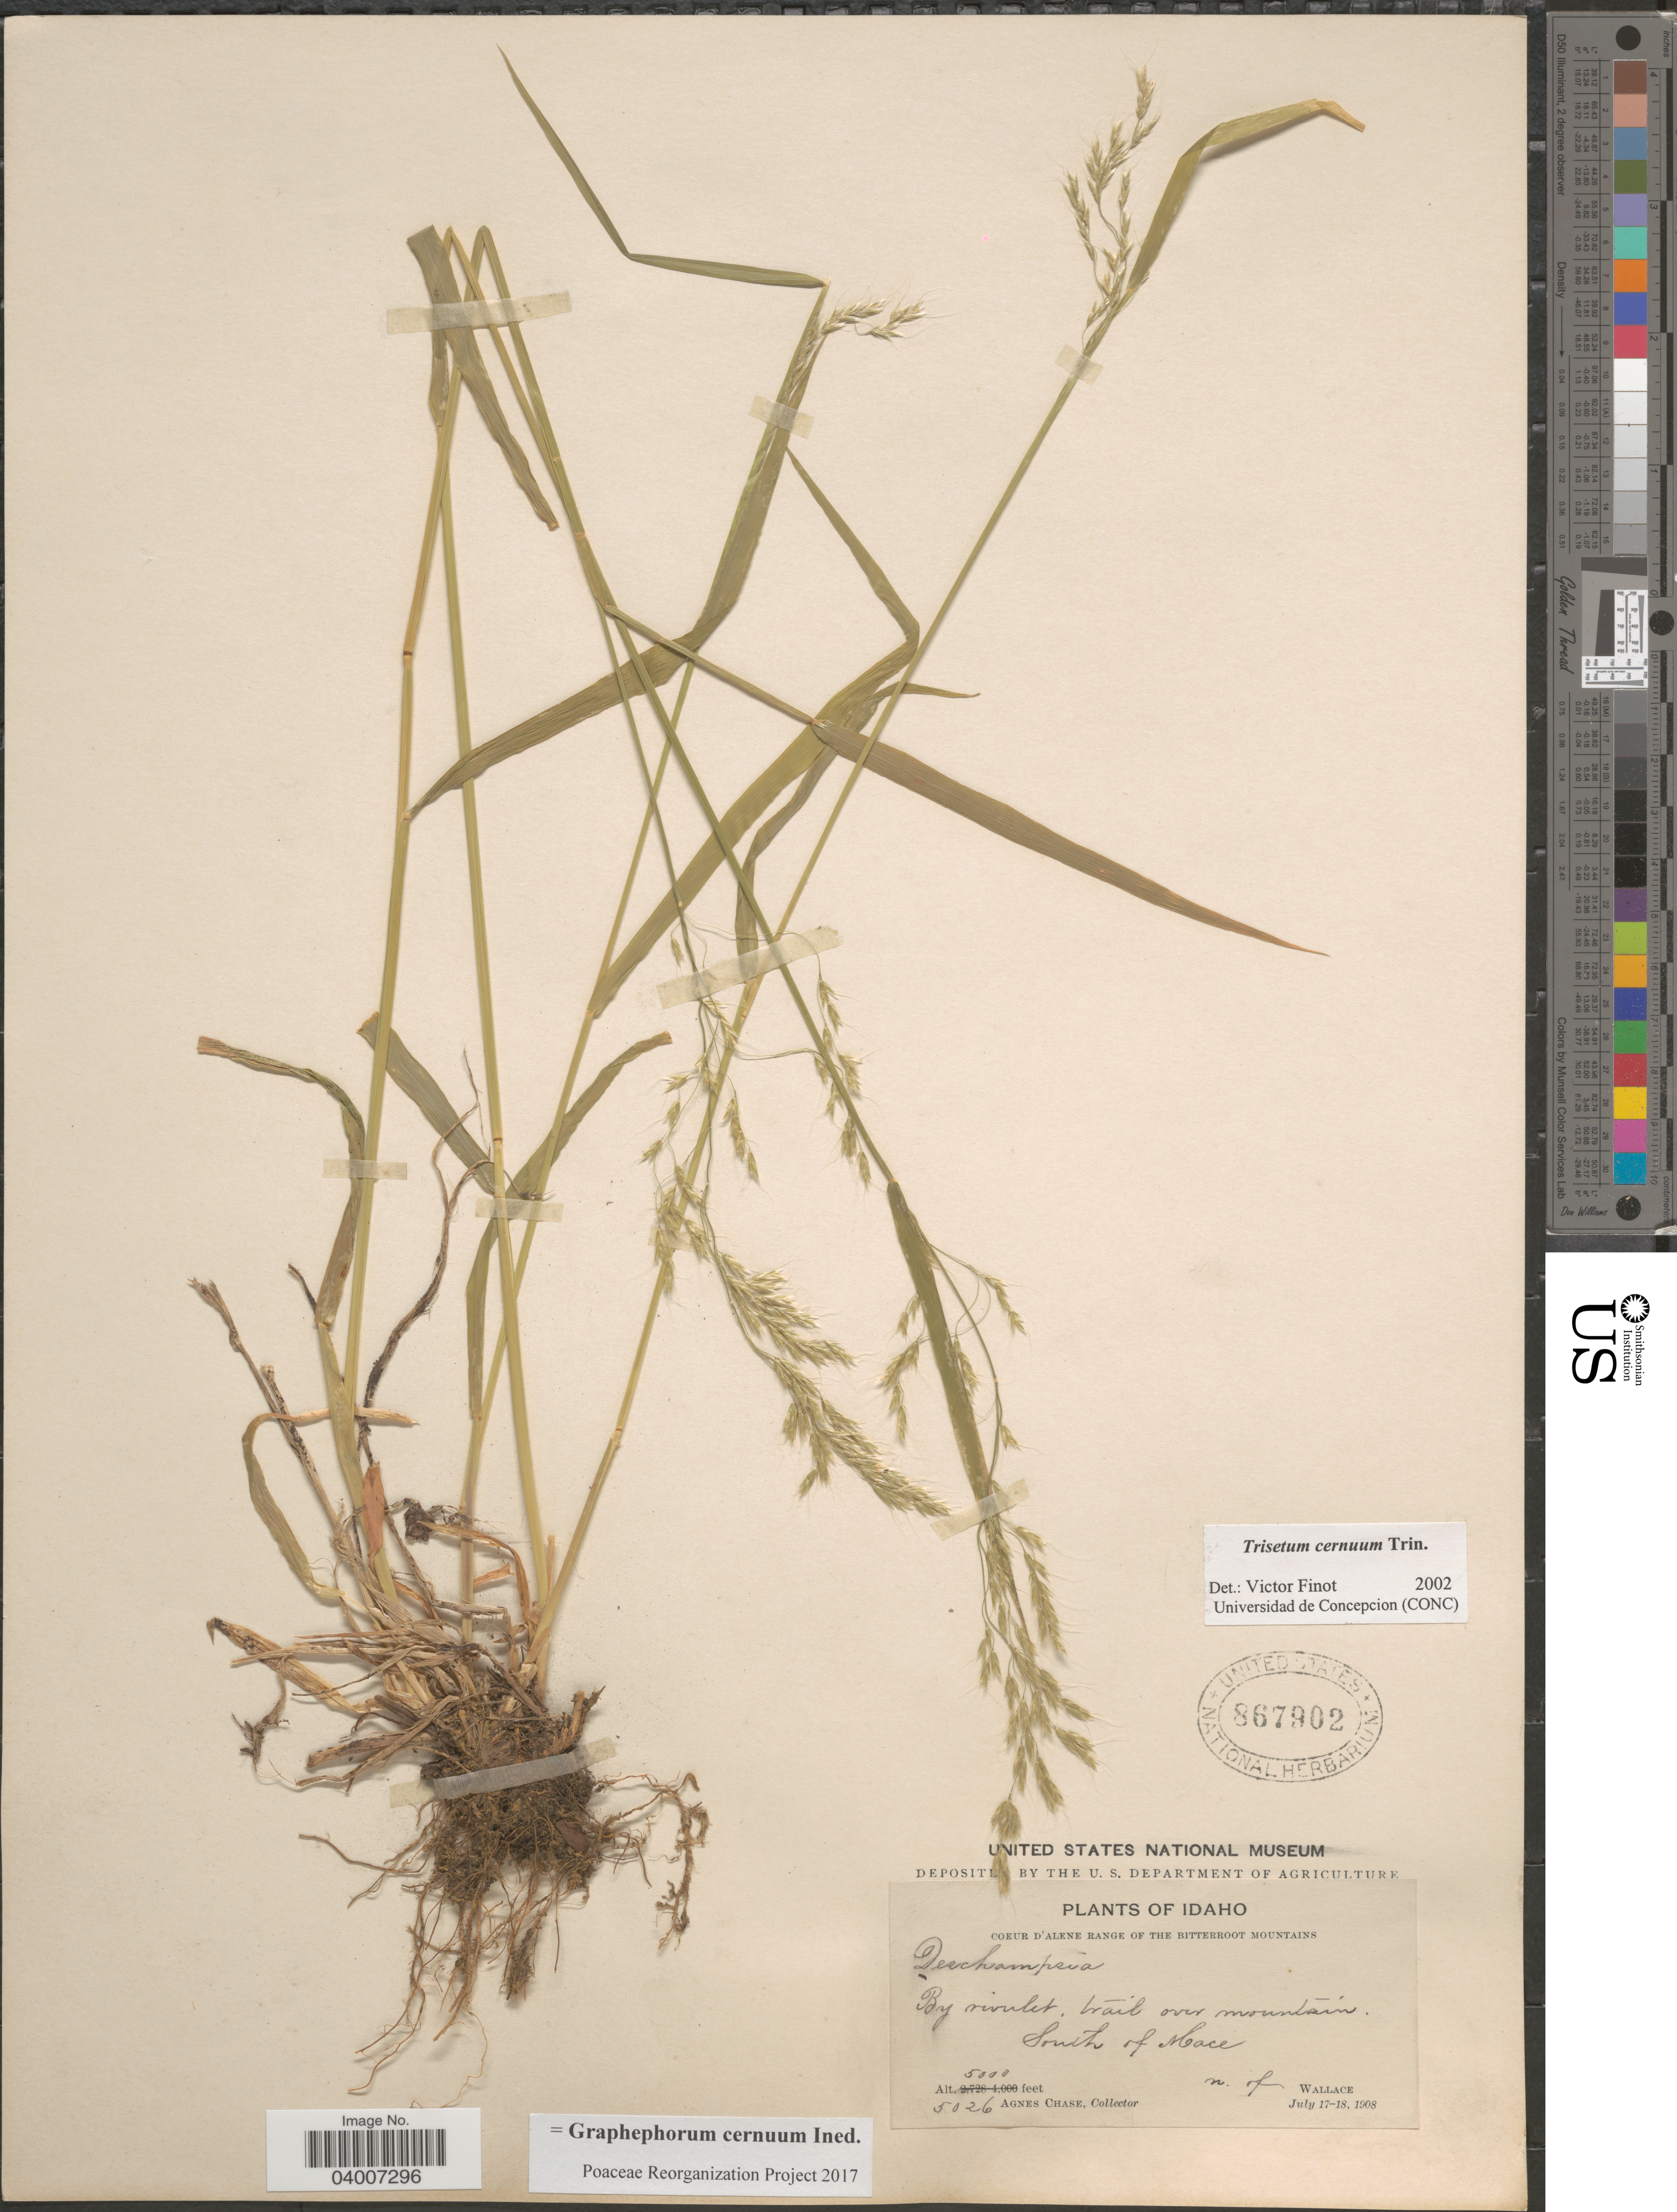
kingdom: Plantae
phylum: Tracheophyta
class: Liliopsida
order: Poales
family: Poaceae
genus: Graphephorum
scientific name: Graphephorum cernuum ined.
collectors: A. Chase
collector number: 5026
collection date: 1908-07-17/1908-07-18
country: United States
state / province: Idaho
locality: Coeur D'Alene Range of the Bitterroot Mountains. By rivulet, trail over mountain. South of Mace n. of Wallace.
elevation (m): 1524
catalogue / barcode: US 867902